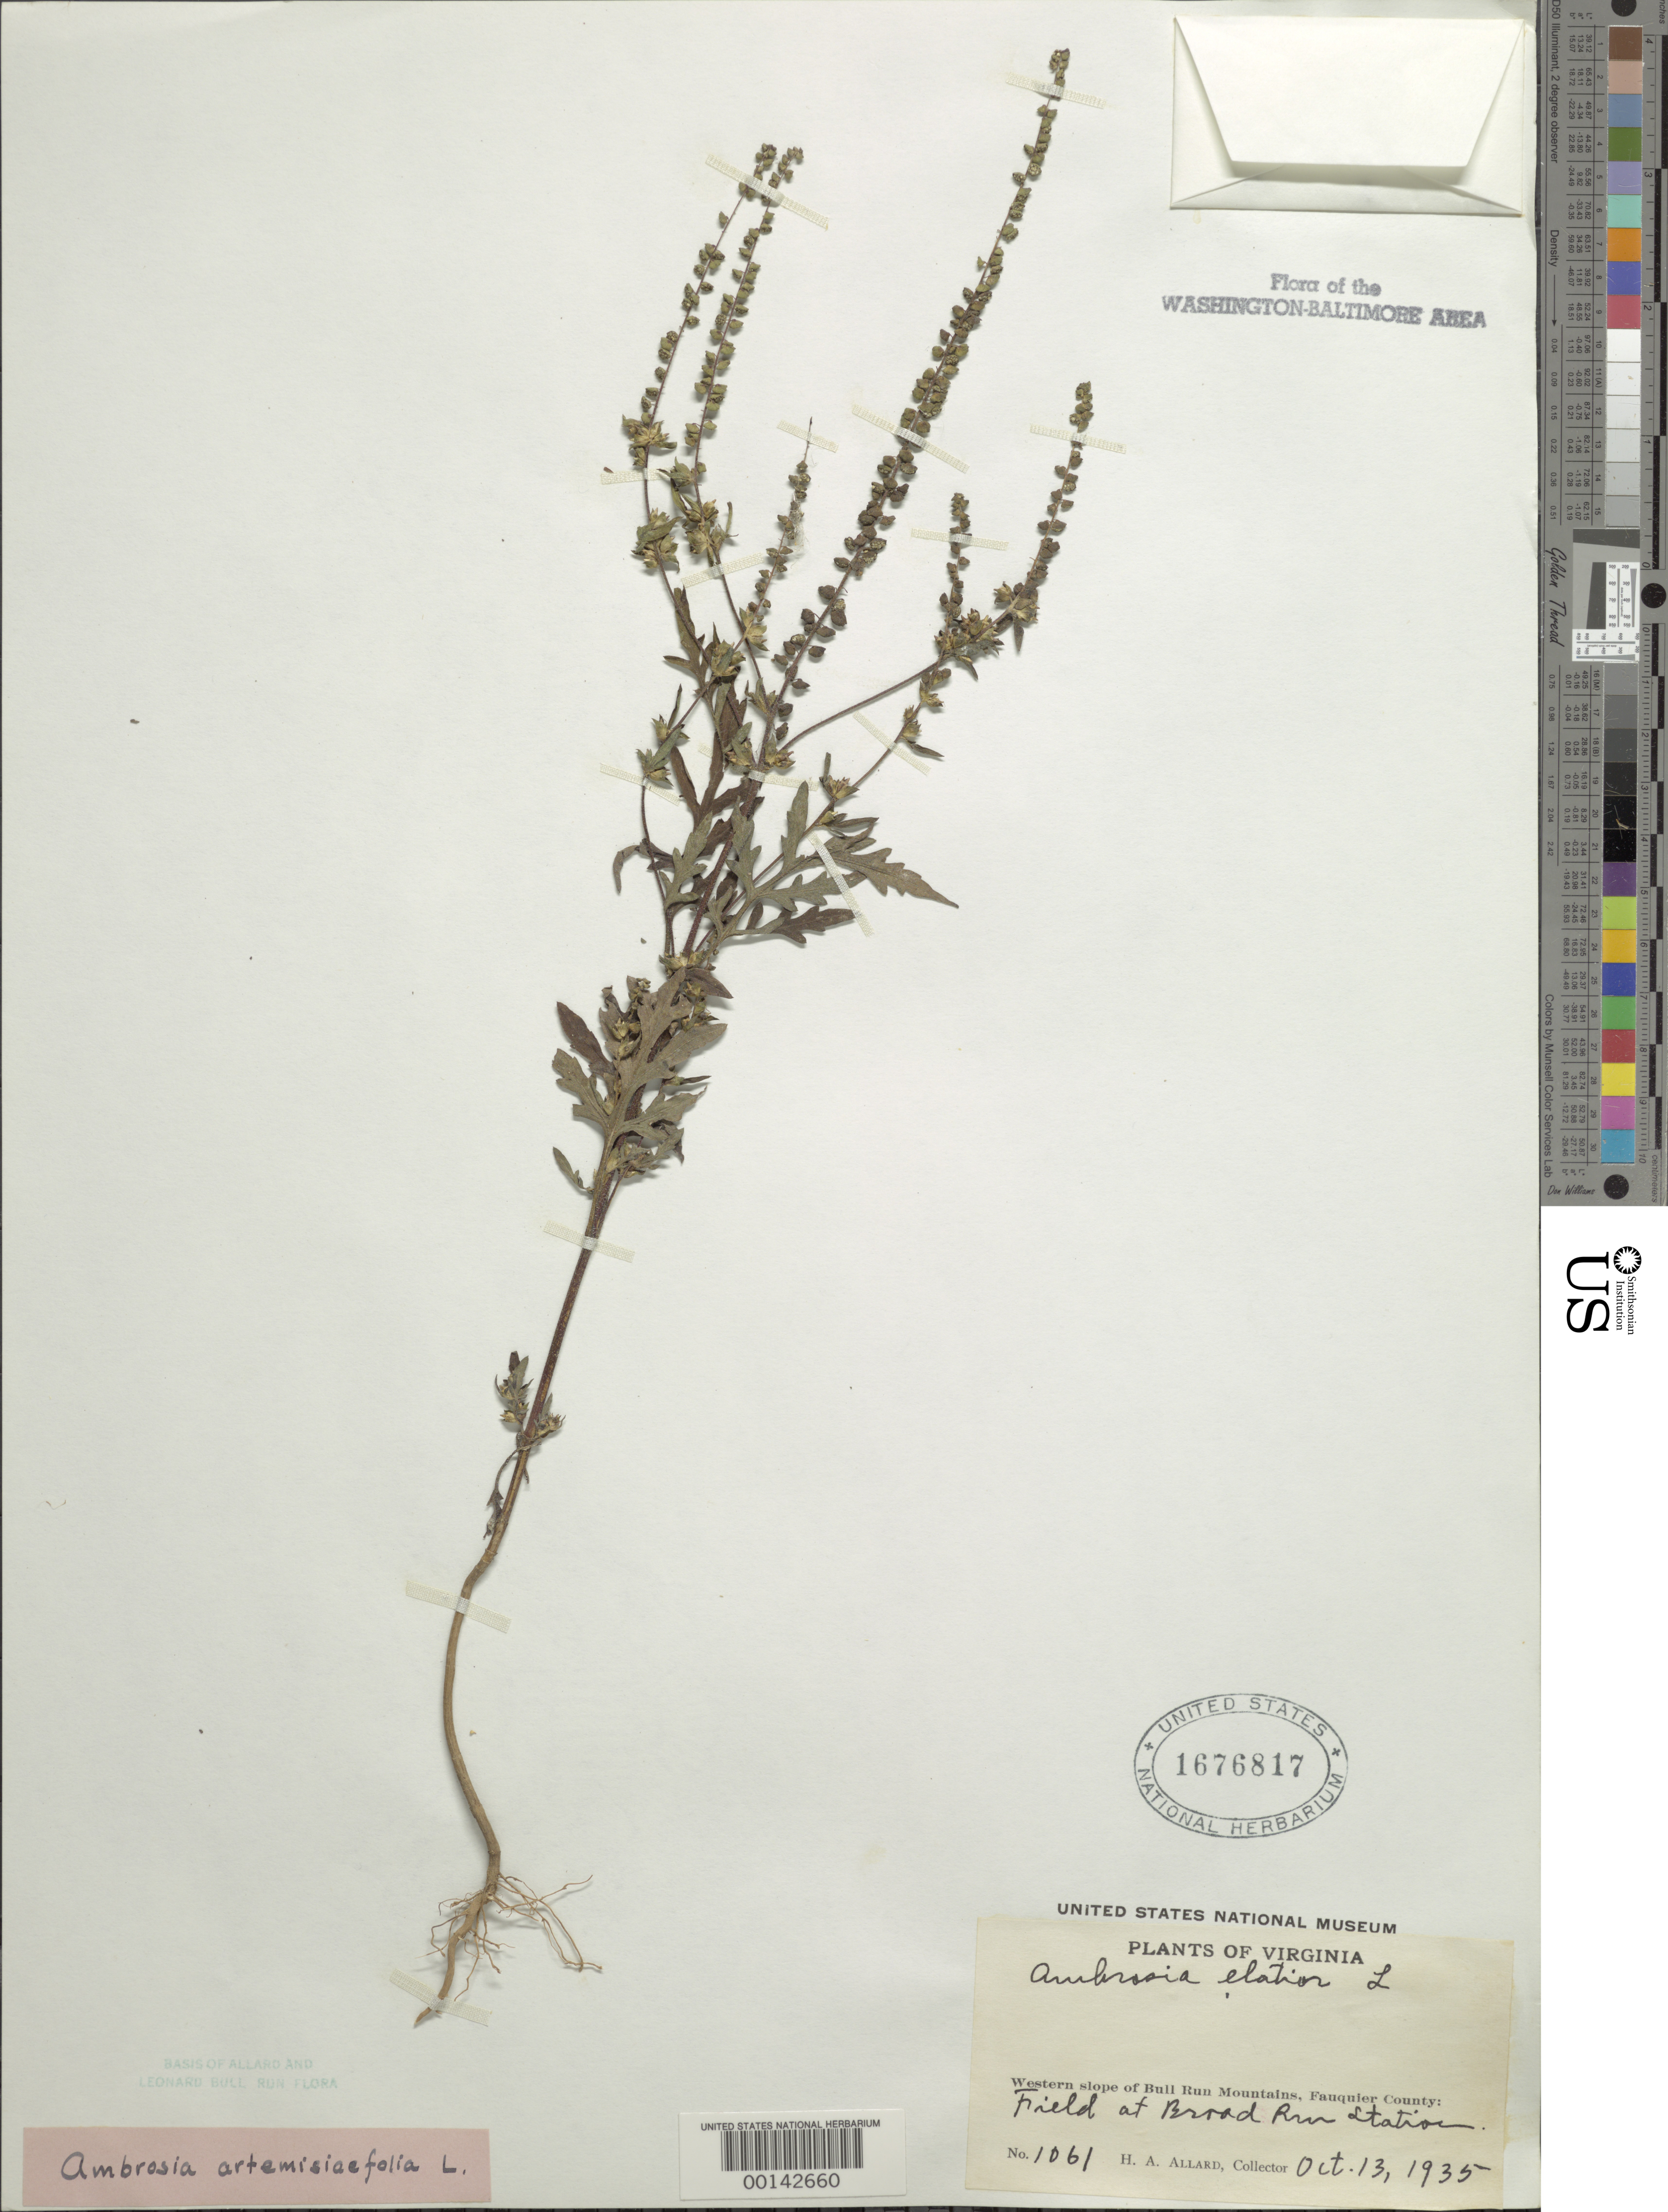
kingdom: Plantae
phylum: Tracheophyta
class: Magnoliopsida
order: Asterales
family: Asteraceae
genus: Ambrosia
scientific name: Ambrosia artemisiifolia var. elatior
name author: (L.) Descourt.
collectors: H. A. Allard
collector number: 1061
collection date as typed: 13 Oct 1935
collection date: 1935-10-13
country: United States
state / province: Virginia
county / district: Fauquier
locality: Broad Run Station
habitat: Field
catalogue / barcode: US 1676817